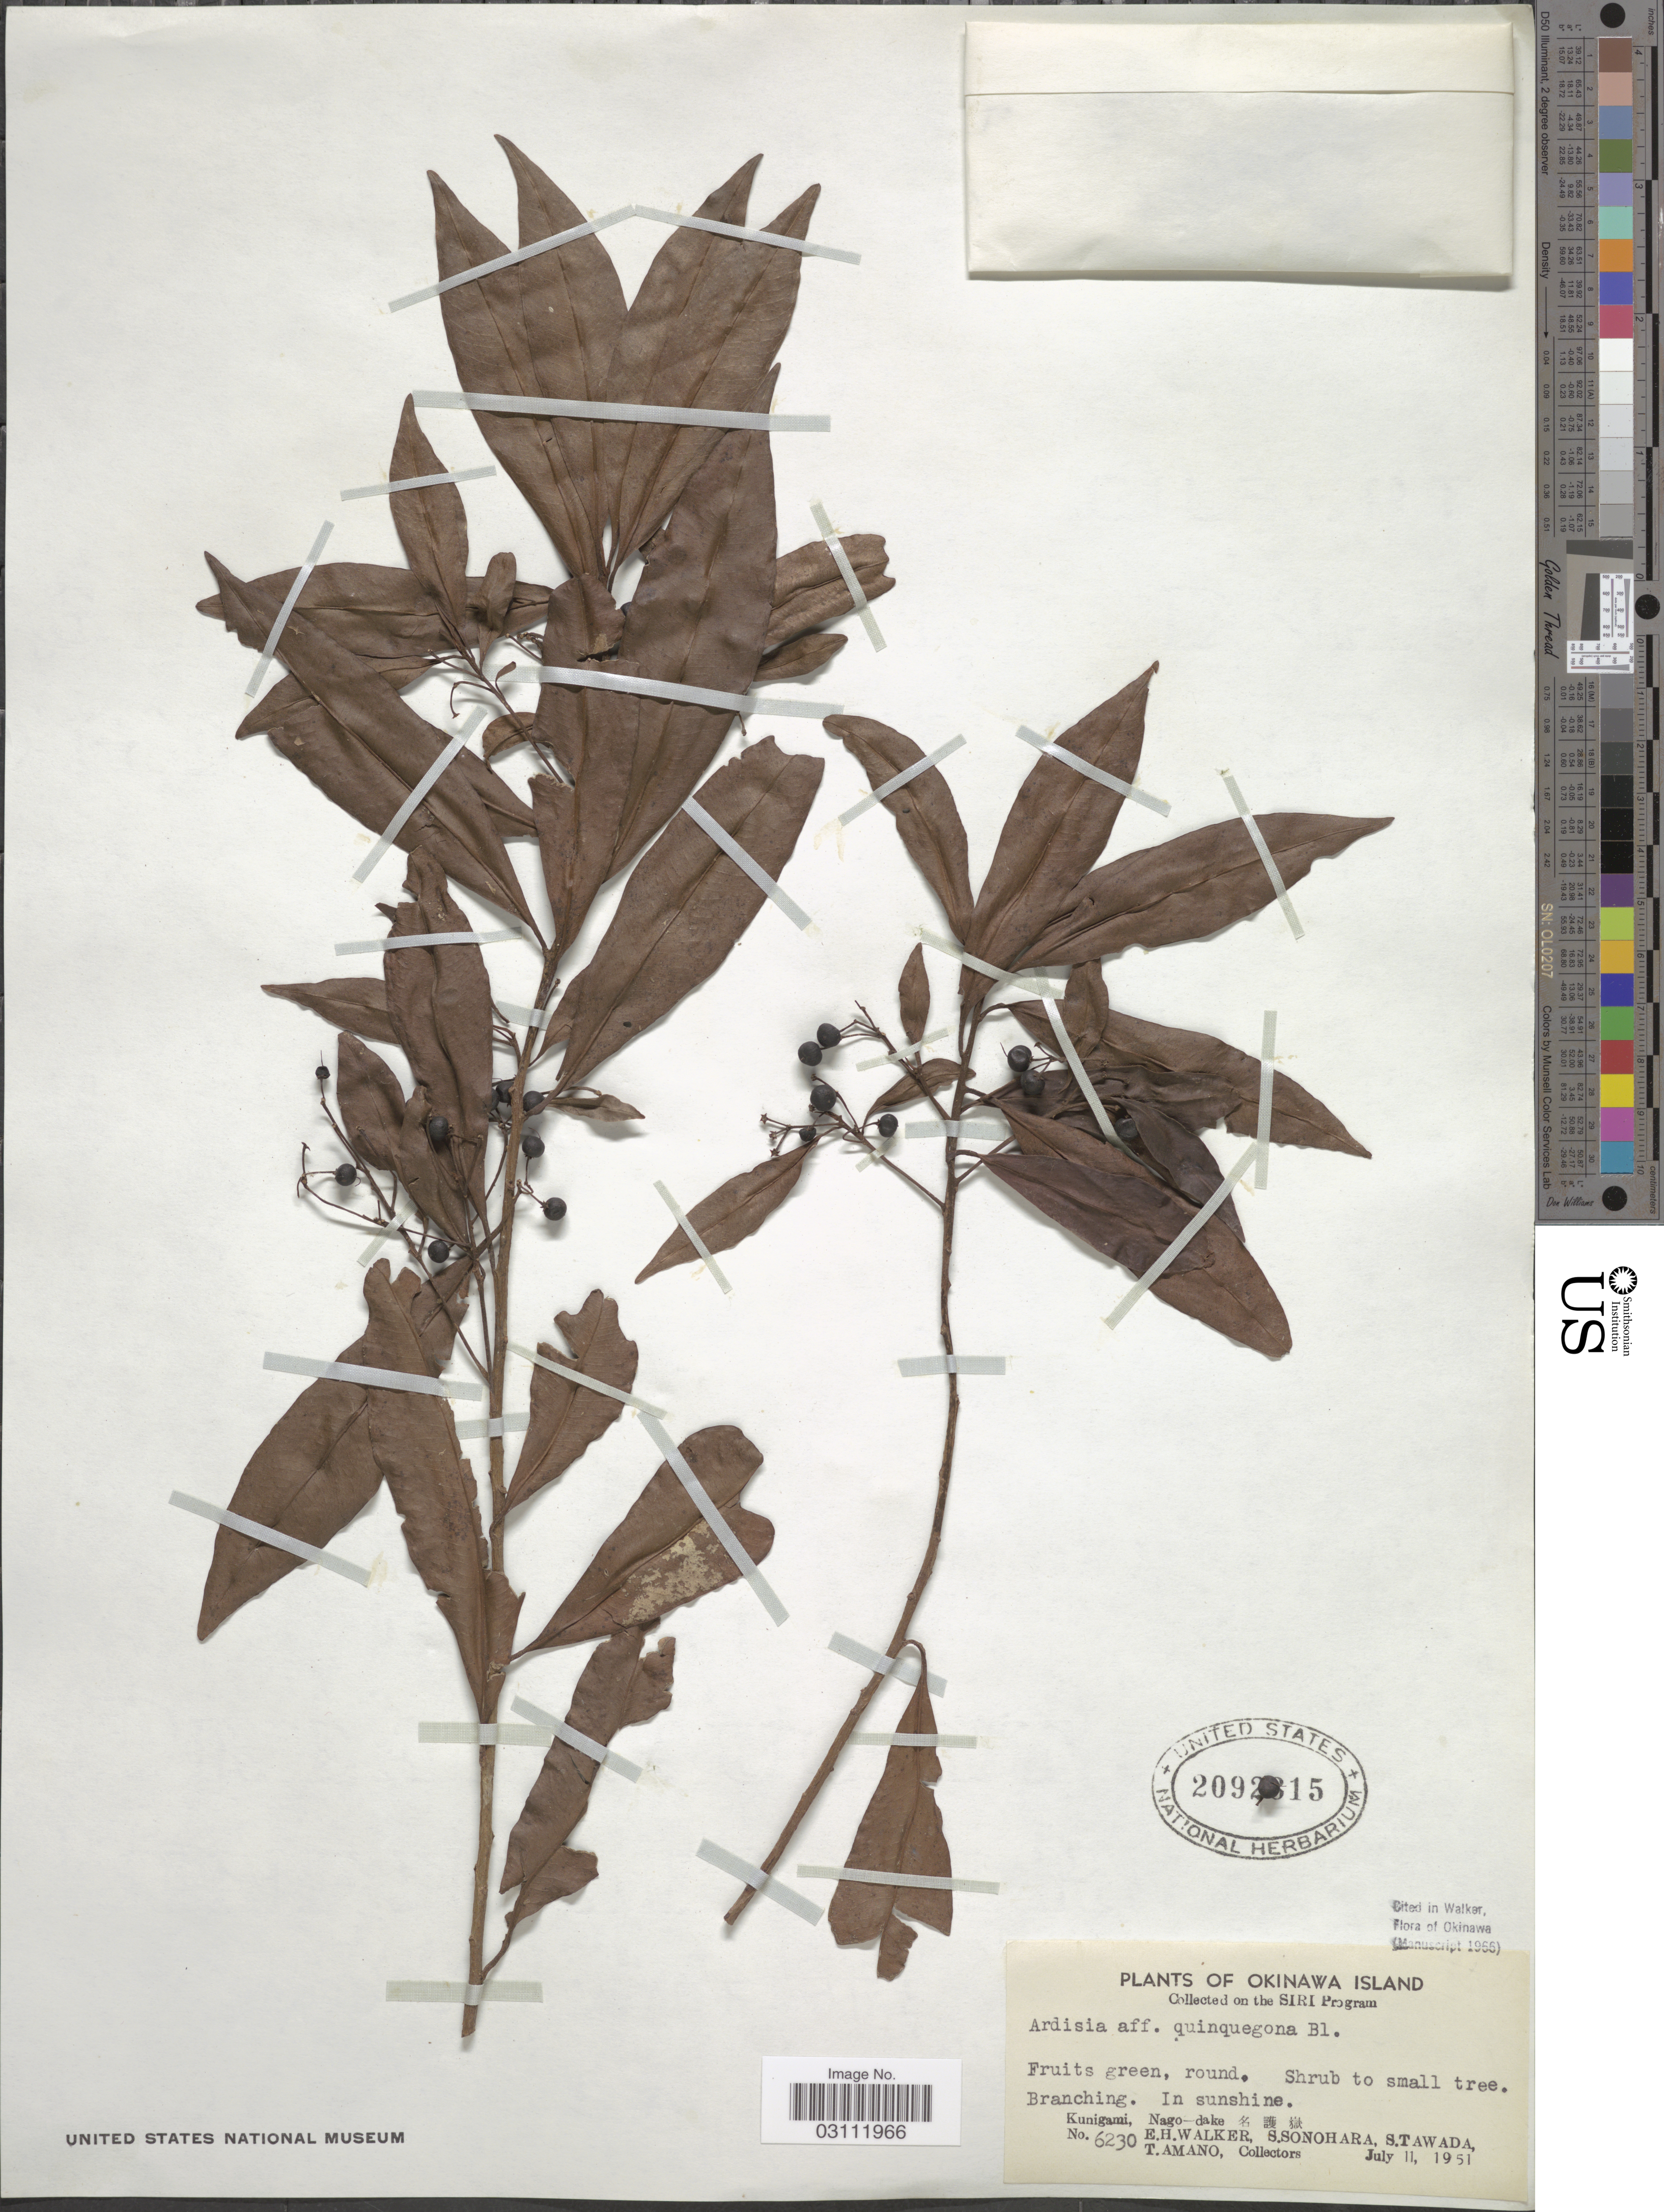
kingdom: Plantae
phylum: Tracheophyta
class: Magnoliopsida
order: Ericales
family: Primulaceae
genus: Ardisia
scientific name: Ardisia quinquegona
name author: Blume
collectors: E. H. Walker, S. Sonohara, S. Tawada & T. Amano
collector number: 6230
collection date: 1951-07-11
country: Japan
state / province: Okinawa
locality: Kunigami, Ngao-dake.